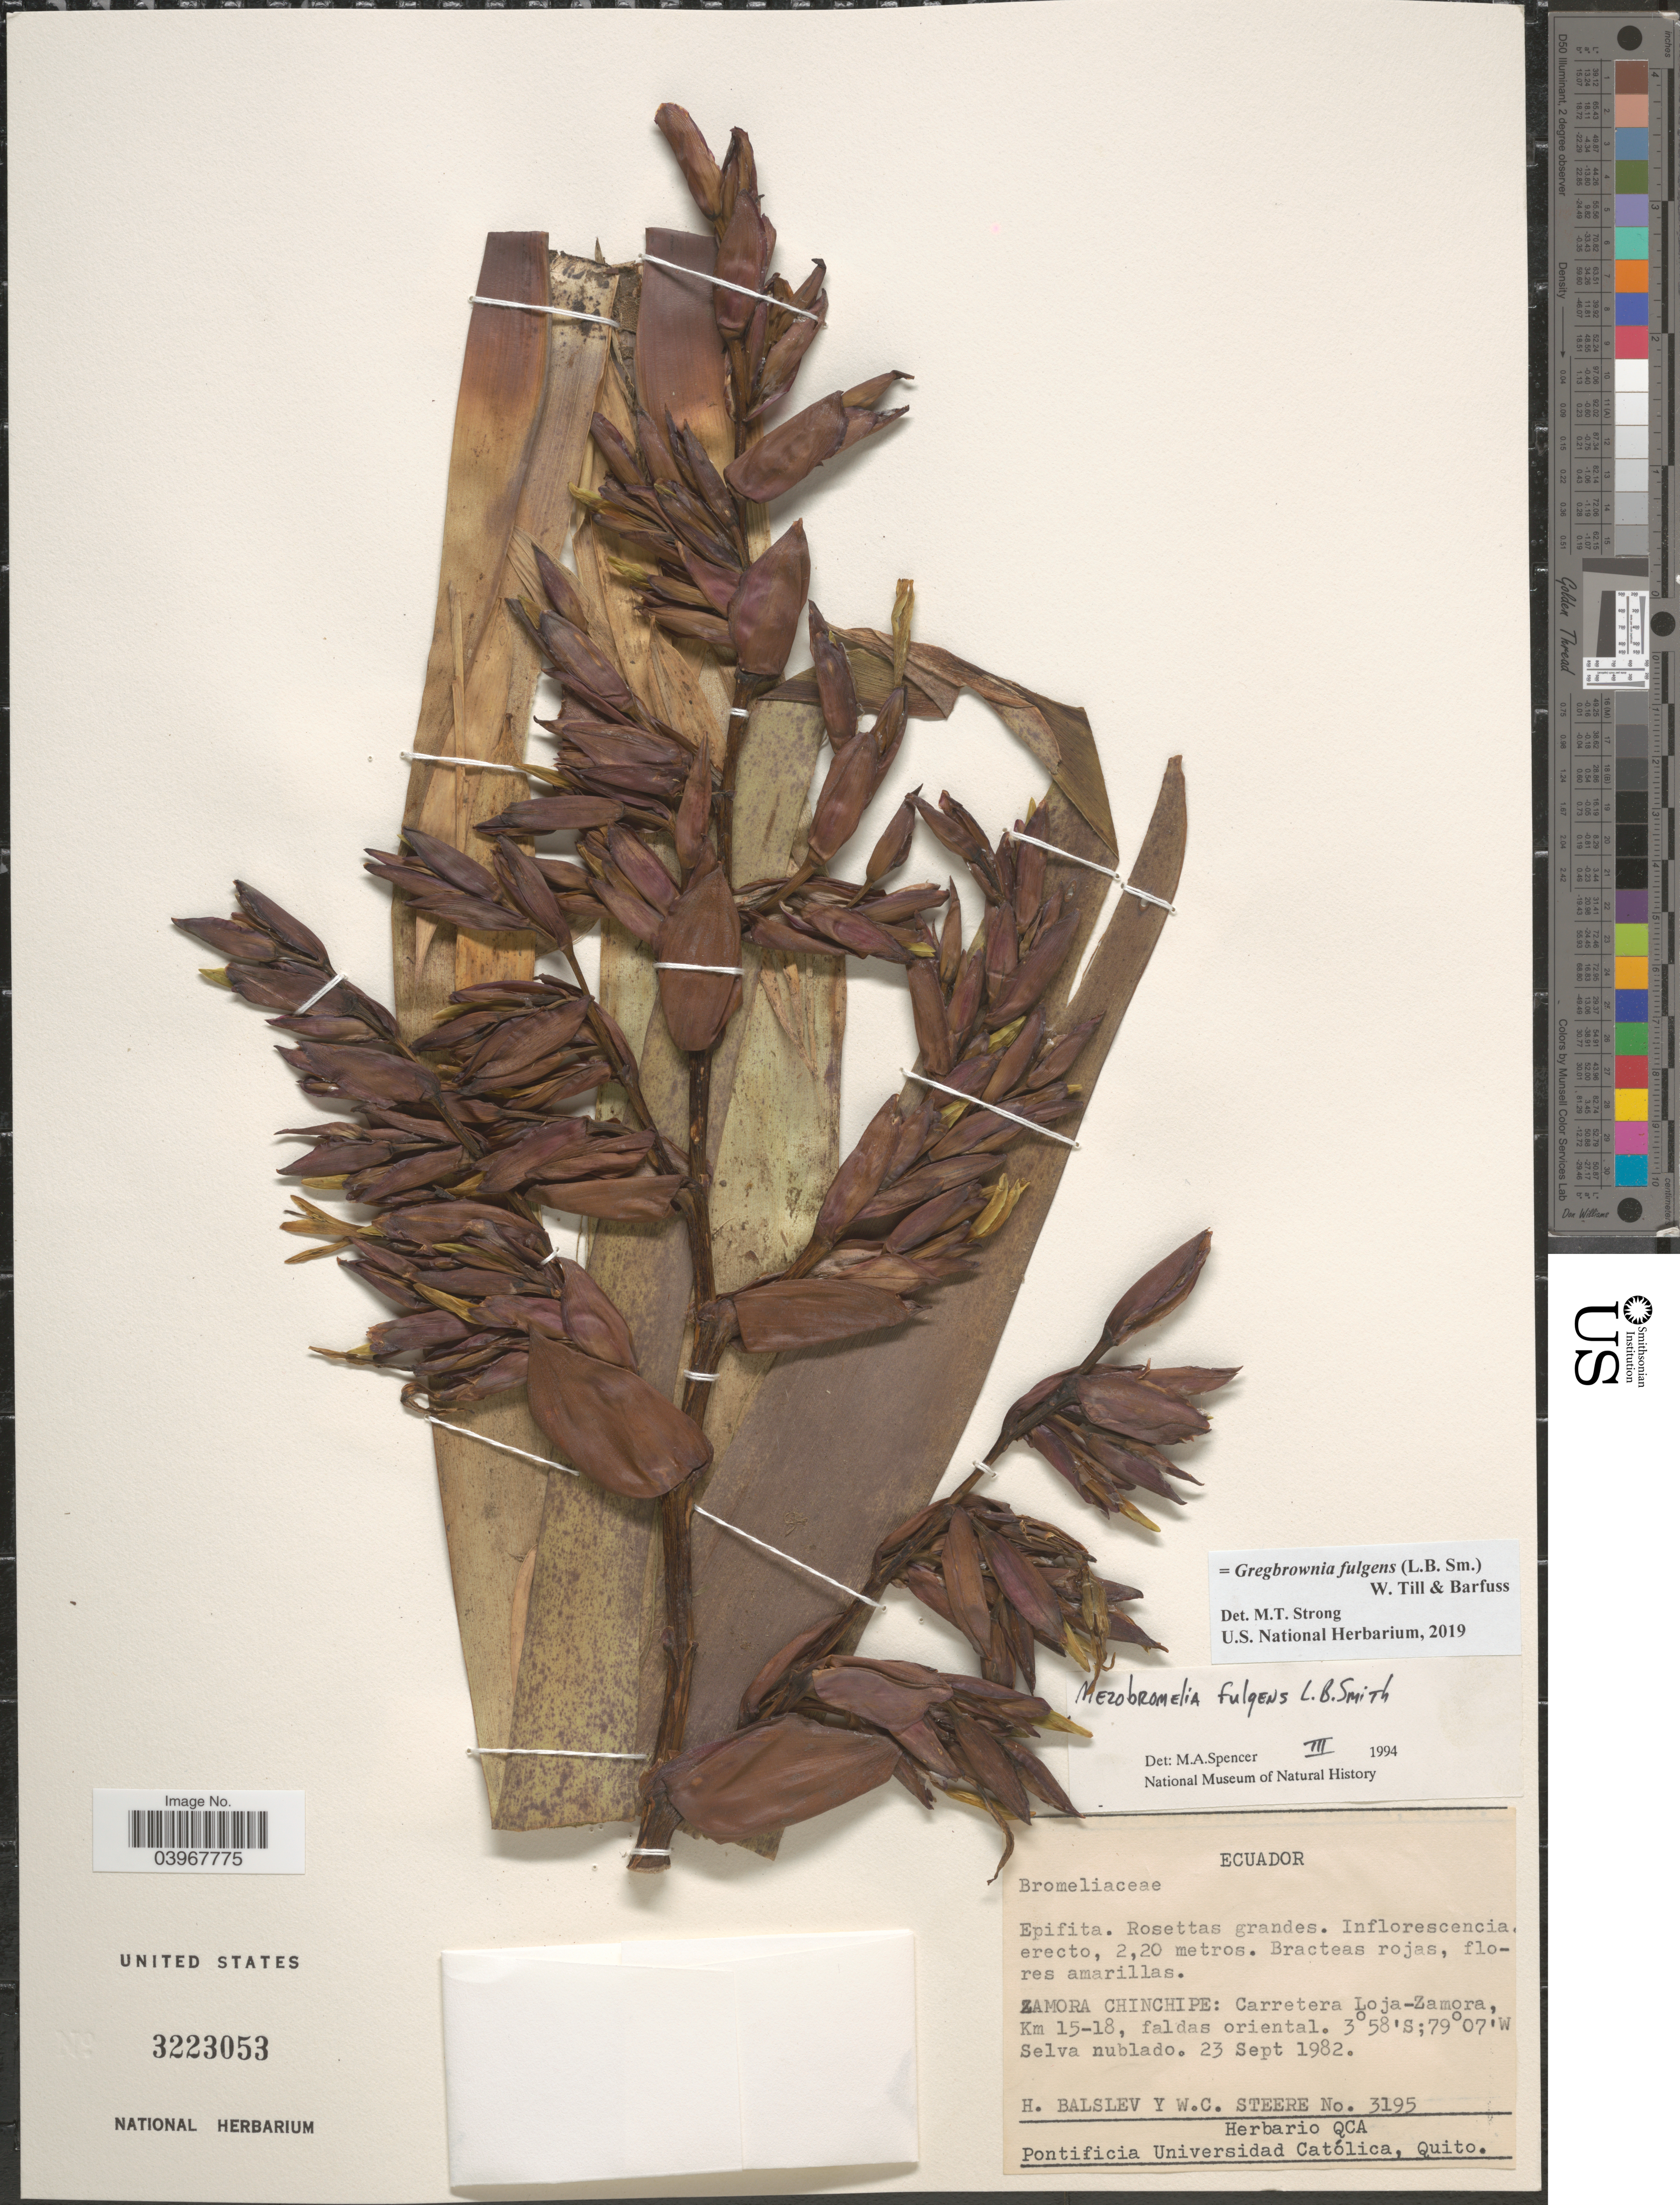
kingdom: Plantae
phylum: Tracheophyta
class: Liliopsida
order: Poales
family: Bromeliaceae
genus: Gregbrownia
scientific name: Gregbrownia fulgens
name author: (L.B. Sm.) W. Till & Barfuss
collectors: H. Balslev & W. C. Steere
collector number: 3195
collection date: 1982-09-23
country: Ecuador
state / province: Zamora-Chinchipe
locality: Carretera Loja-Zamora, Km 15-18, faldas oriental.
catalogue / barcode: US 3223053